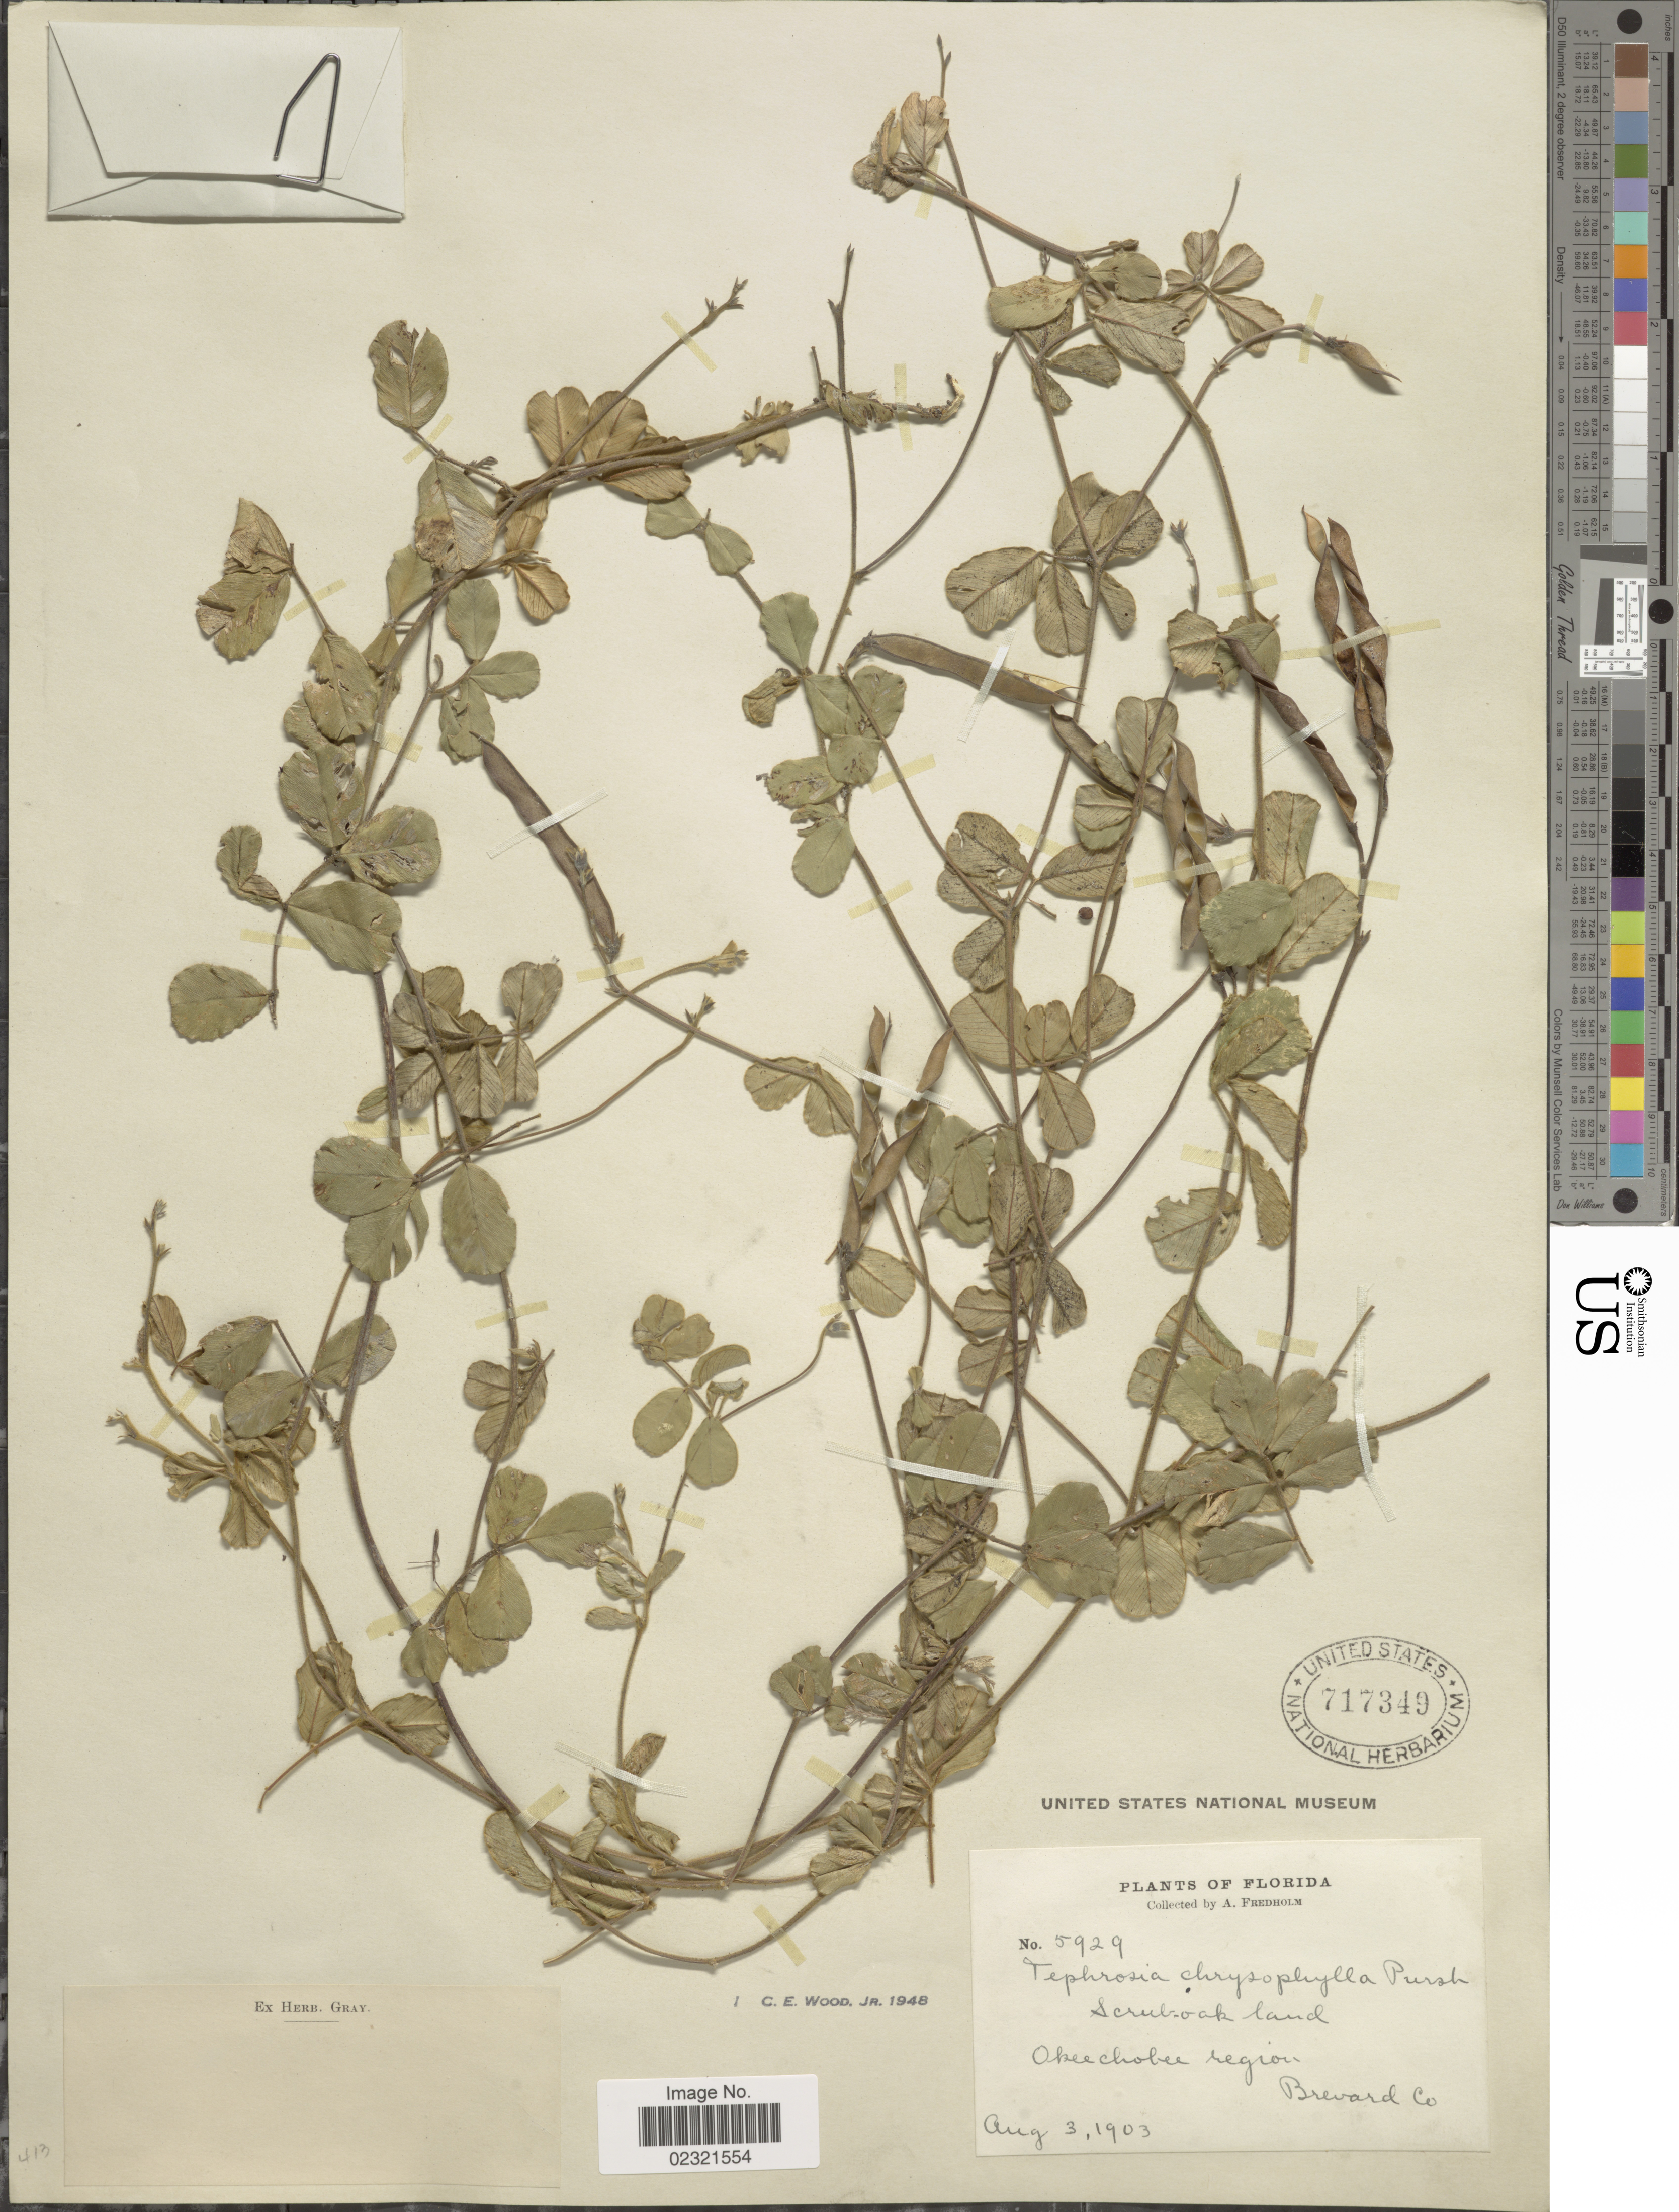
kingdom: Plantae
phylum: Tracheophyta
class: Magnoliopsida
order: Fabales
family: Fabaceae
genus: Tephrosia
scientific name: Tephrosia chrysophylla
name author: Pursh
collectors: A. Fredholm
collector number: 5929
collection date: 1903-08-03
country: United States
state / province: Florida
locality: Okeechobee region. Brevard Co.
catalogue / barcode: US 717349